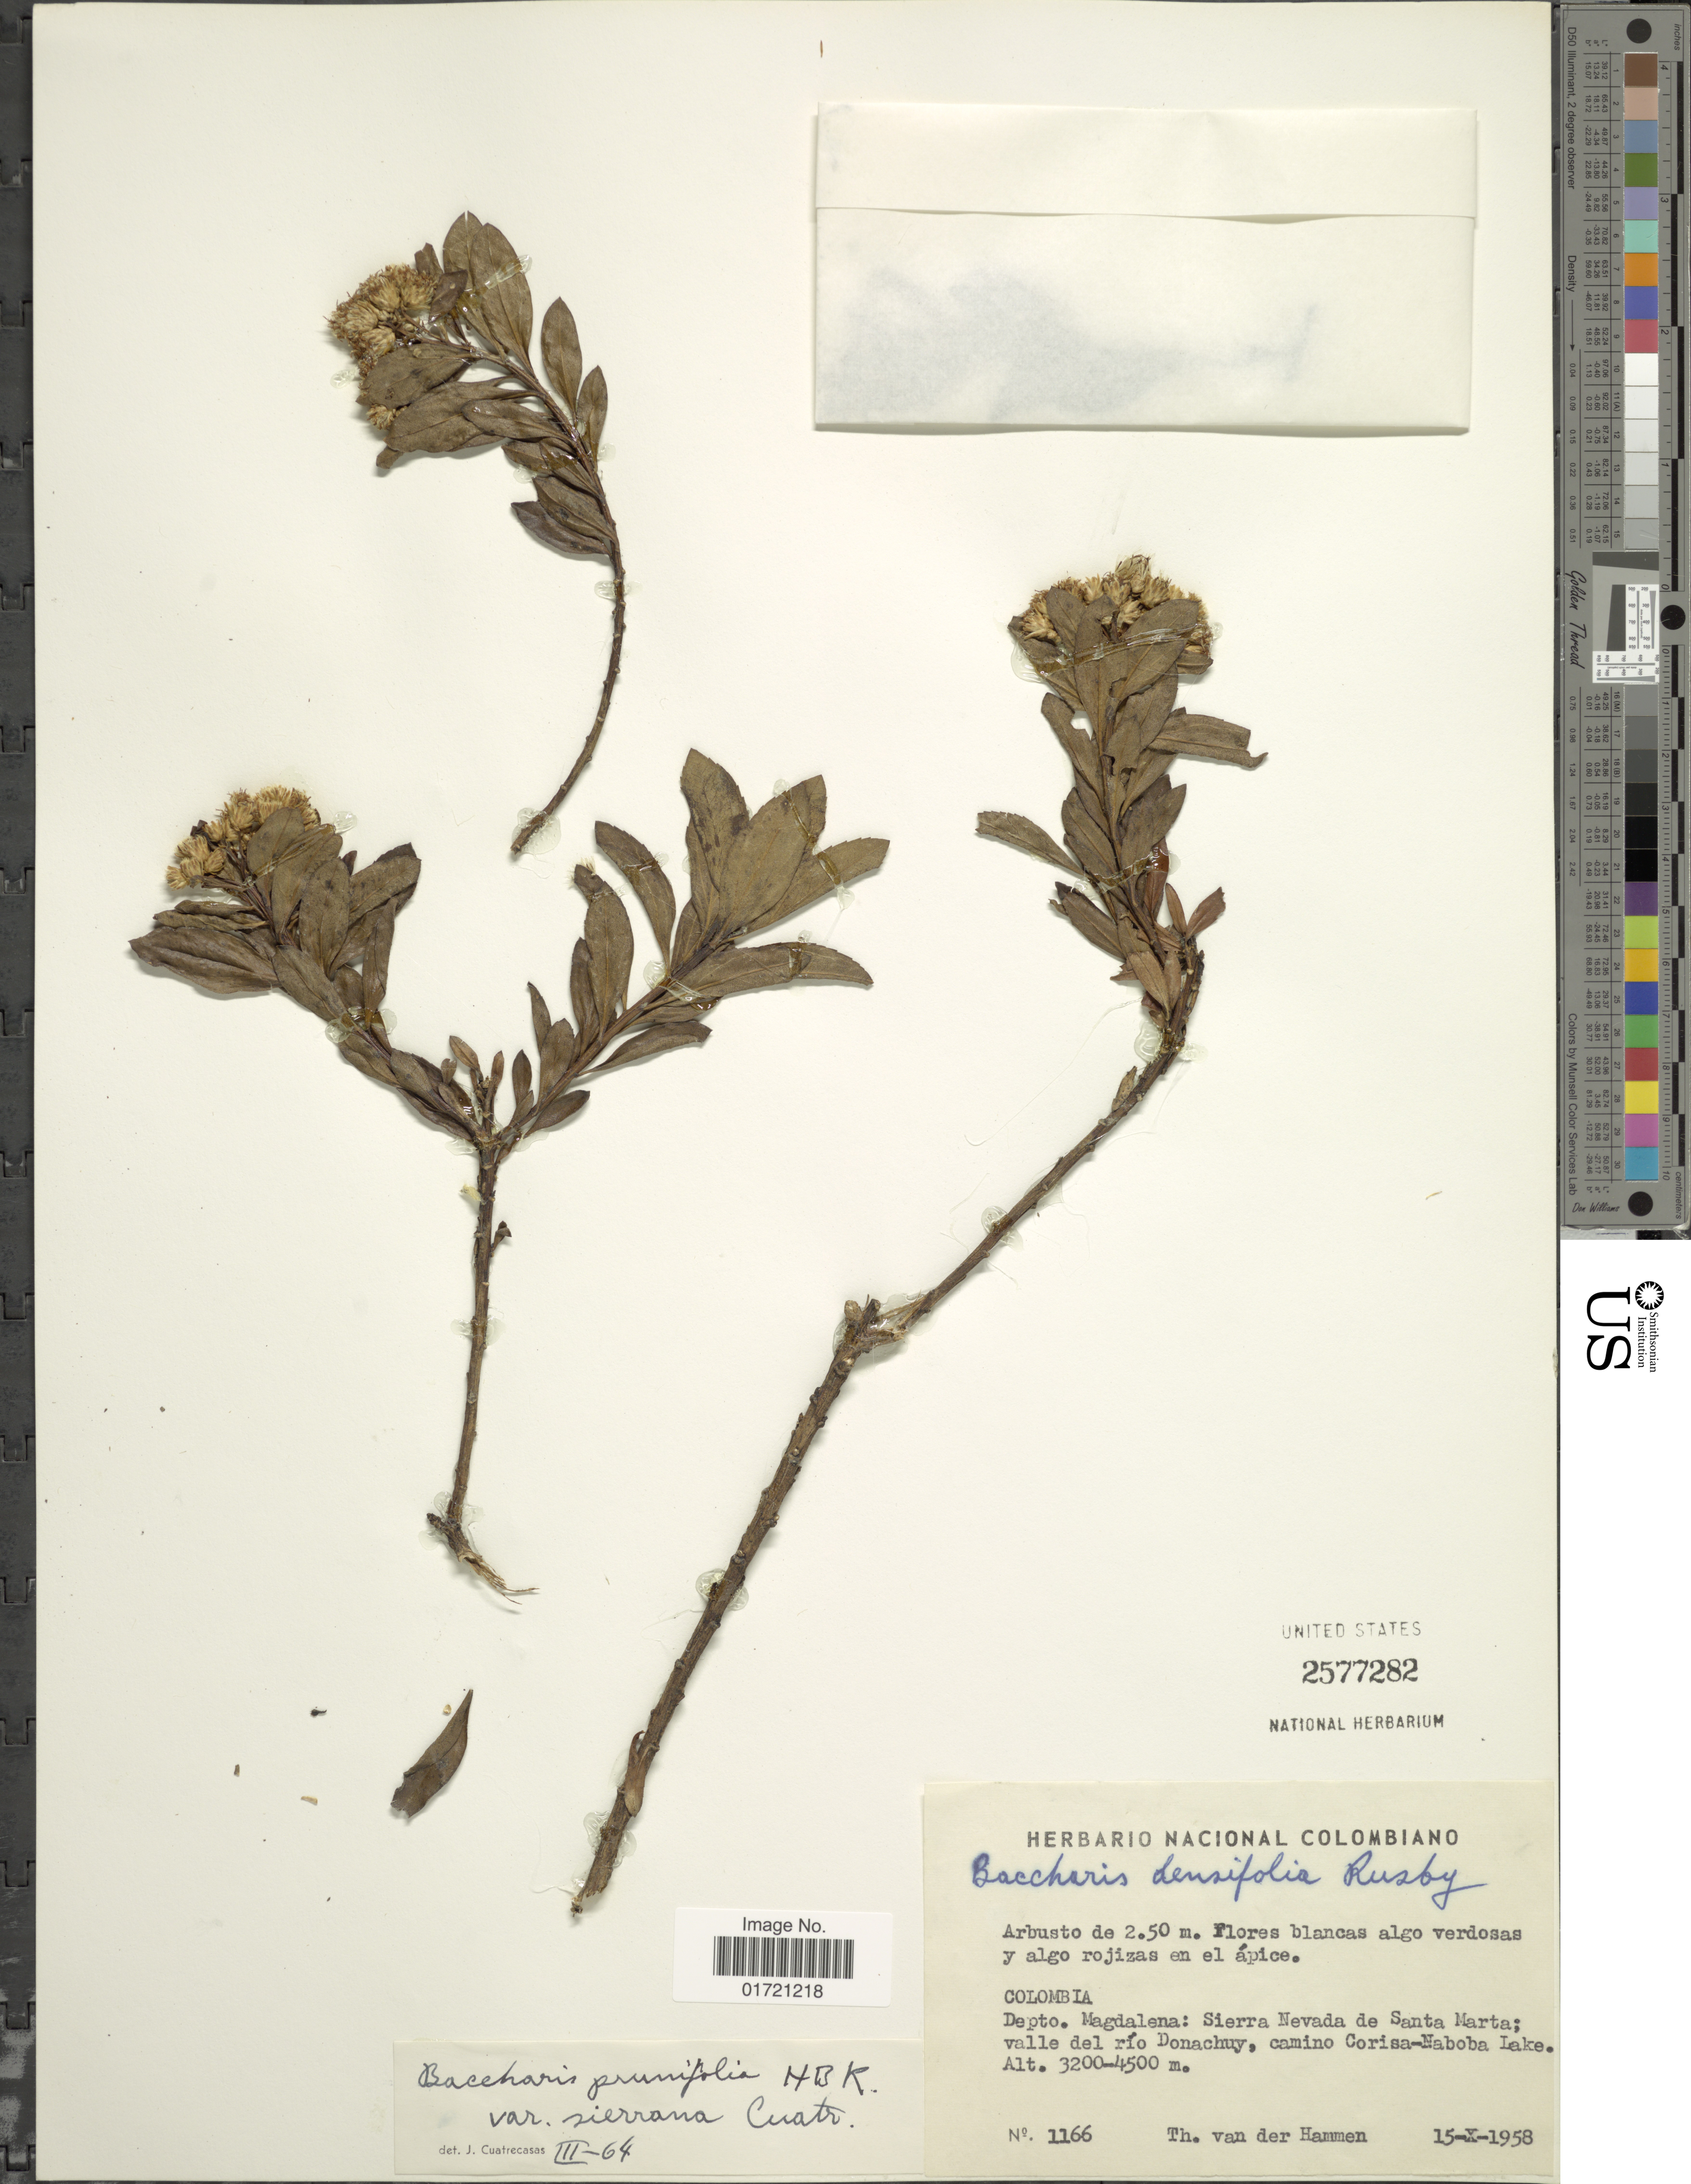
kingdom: Plantae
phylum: Tracheophyta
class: Magnoliopsida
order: Asterales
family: Asteraceae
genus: Baccharis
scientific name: Baccharis prunifolia var. subprunifolia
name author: Cuatrec.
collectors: T. Hammen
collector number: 1166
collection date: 1958-10-15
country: Colombia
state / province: Magdalena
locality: Colombia. Depto. Magdalena: Sierra Nevada de Santa Marta; valle del río Donachuy, camino Corisa-Naboba Lake.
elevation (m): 3200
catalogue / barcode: US 2577282